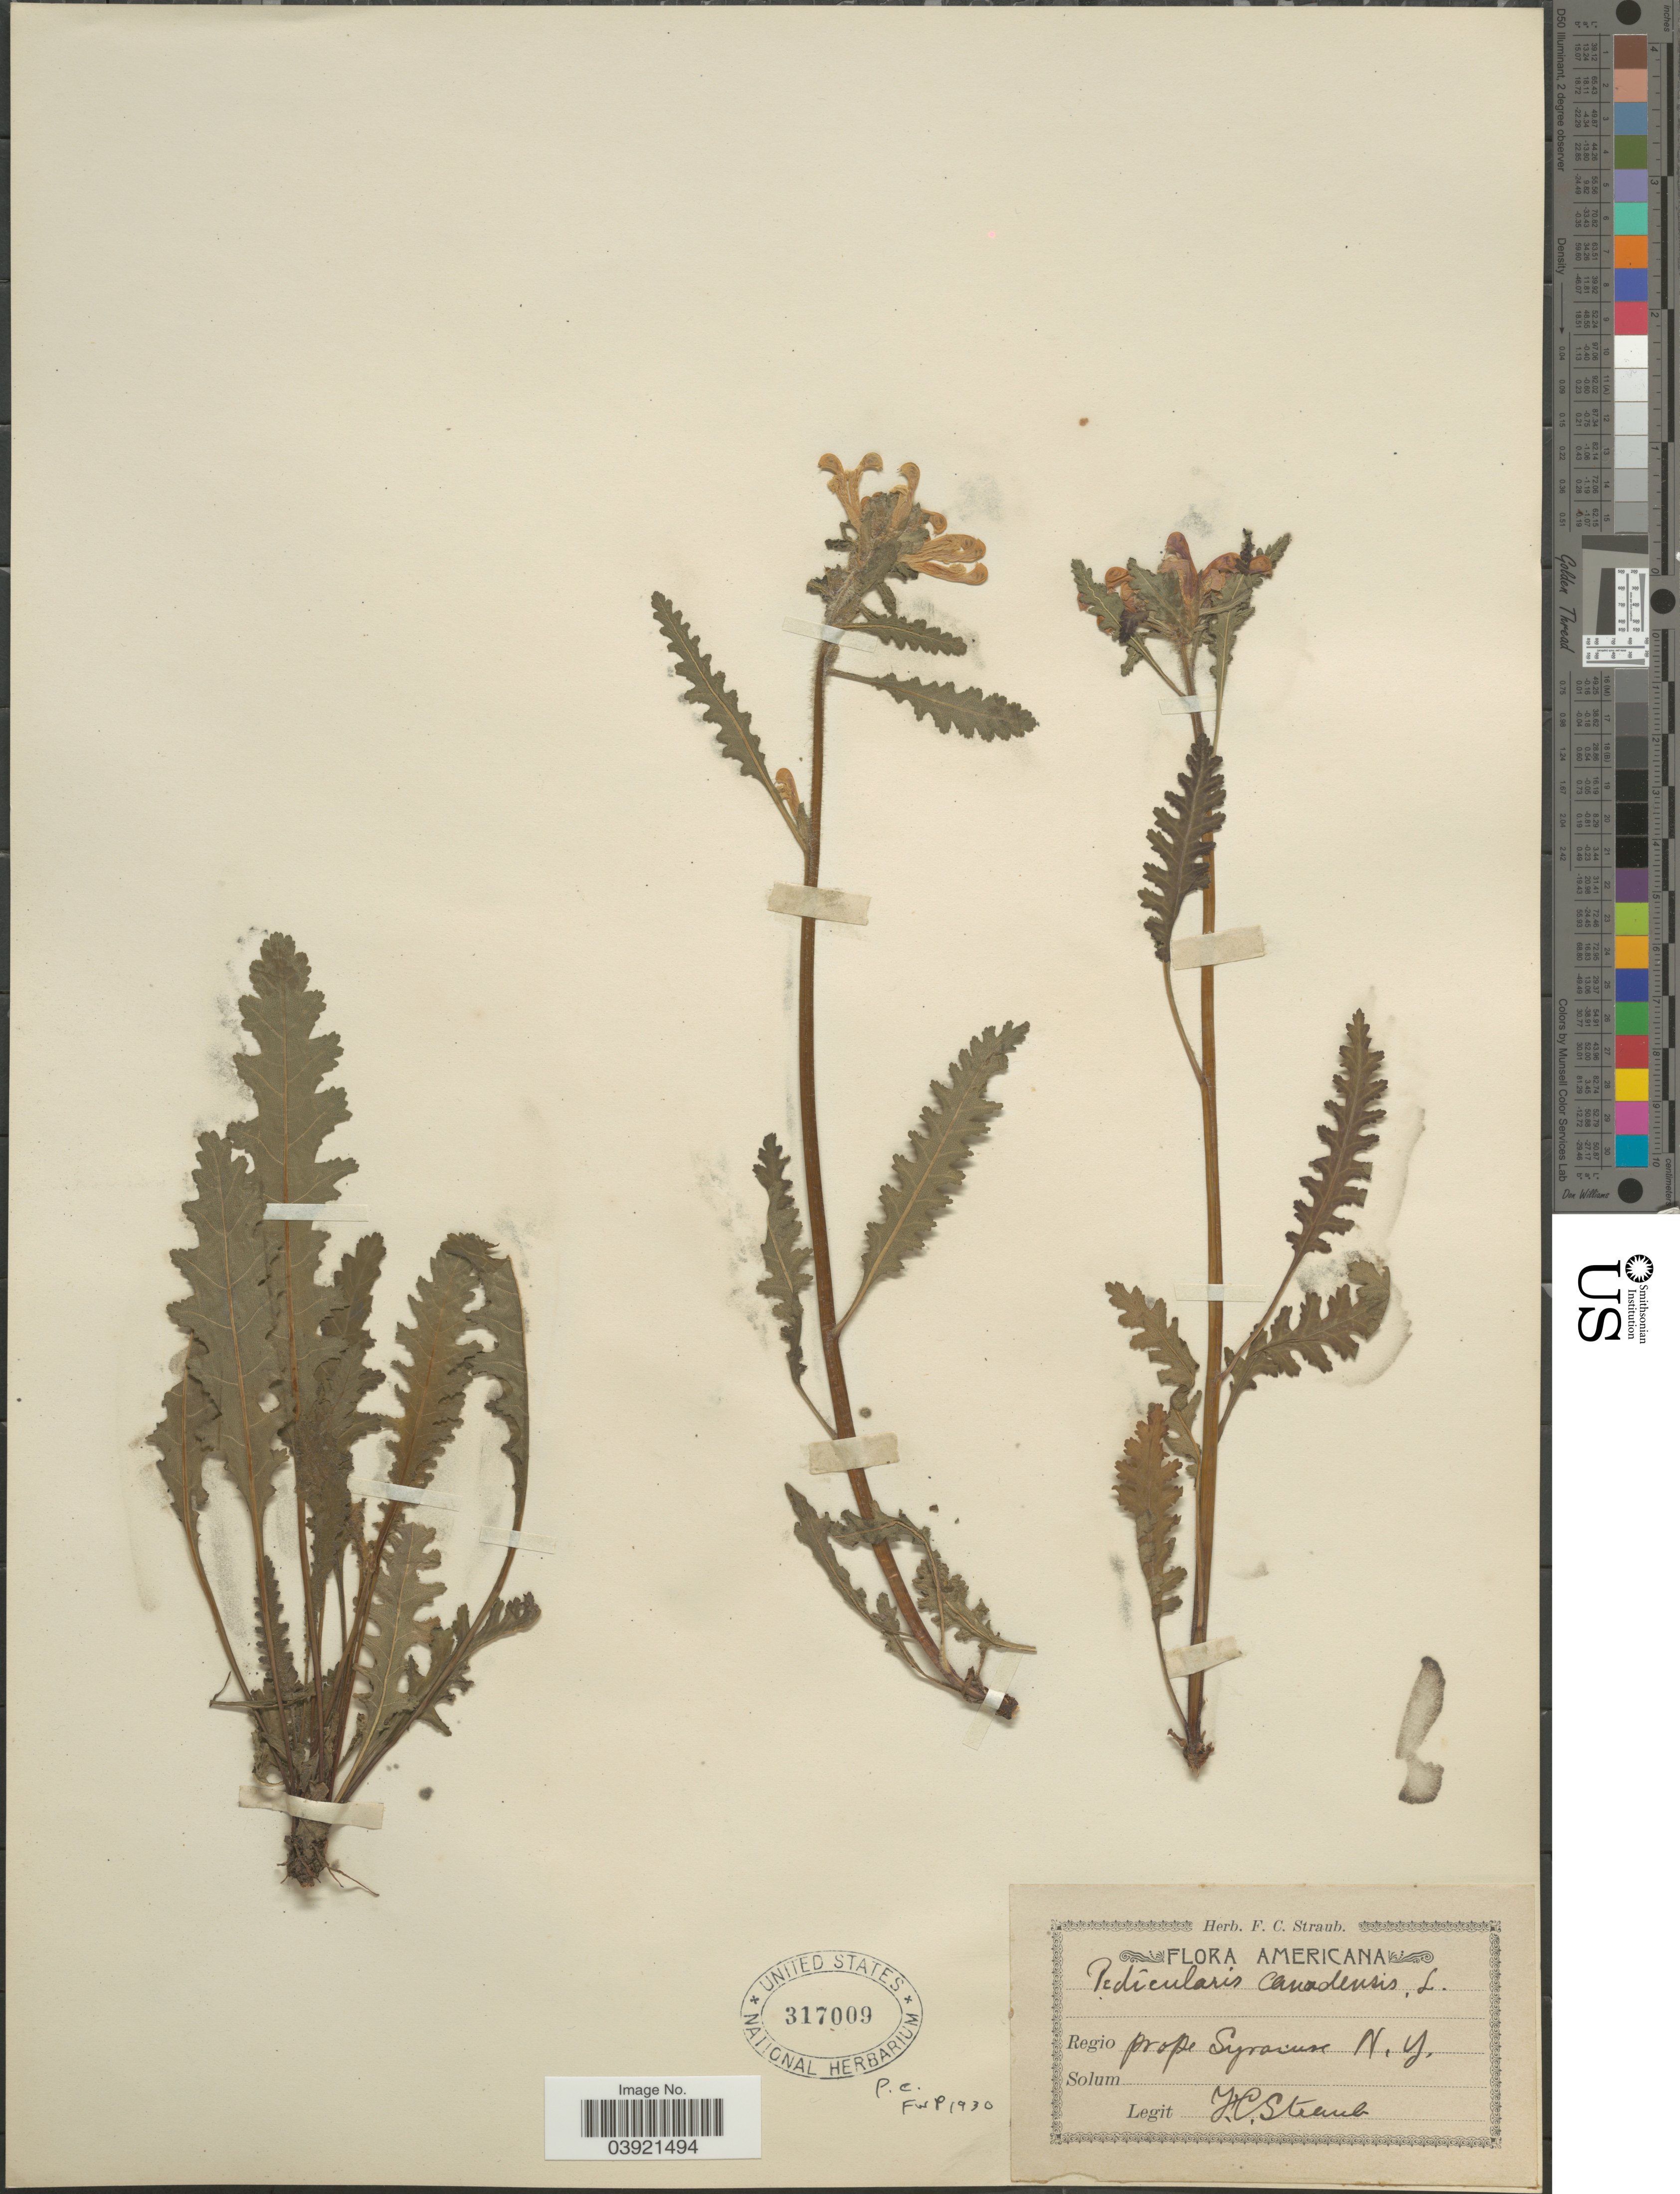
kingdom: Plantae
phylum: Tracheophyta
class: Magnoliopsida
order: Lamiales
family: Orobanchaceae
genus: Pedicularis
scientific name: Pedicularis canadensis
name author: L.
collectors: J. Straub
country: United States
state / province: New York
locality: Regio prope Syracuse.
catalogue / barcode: US 317009